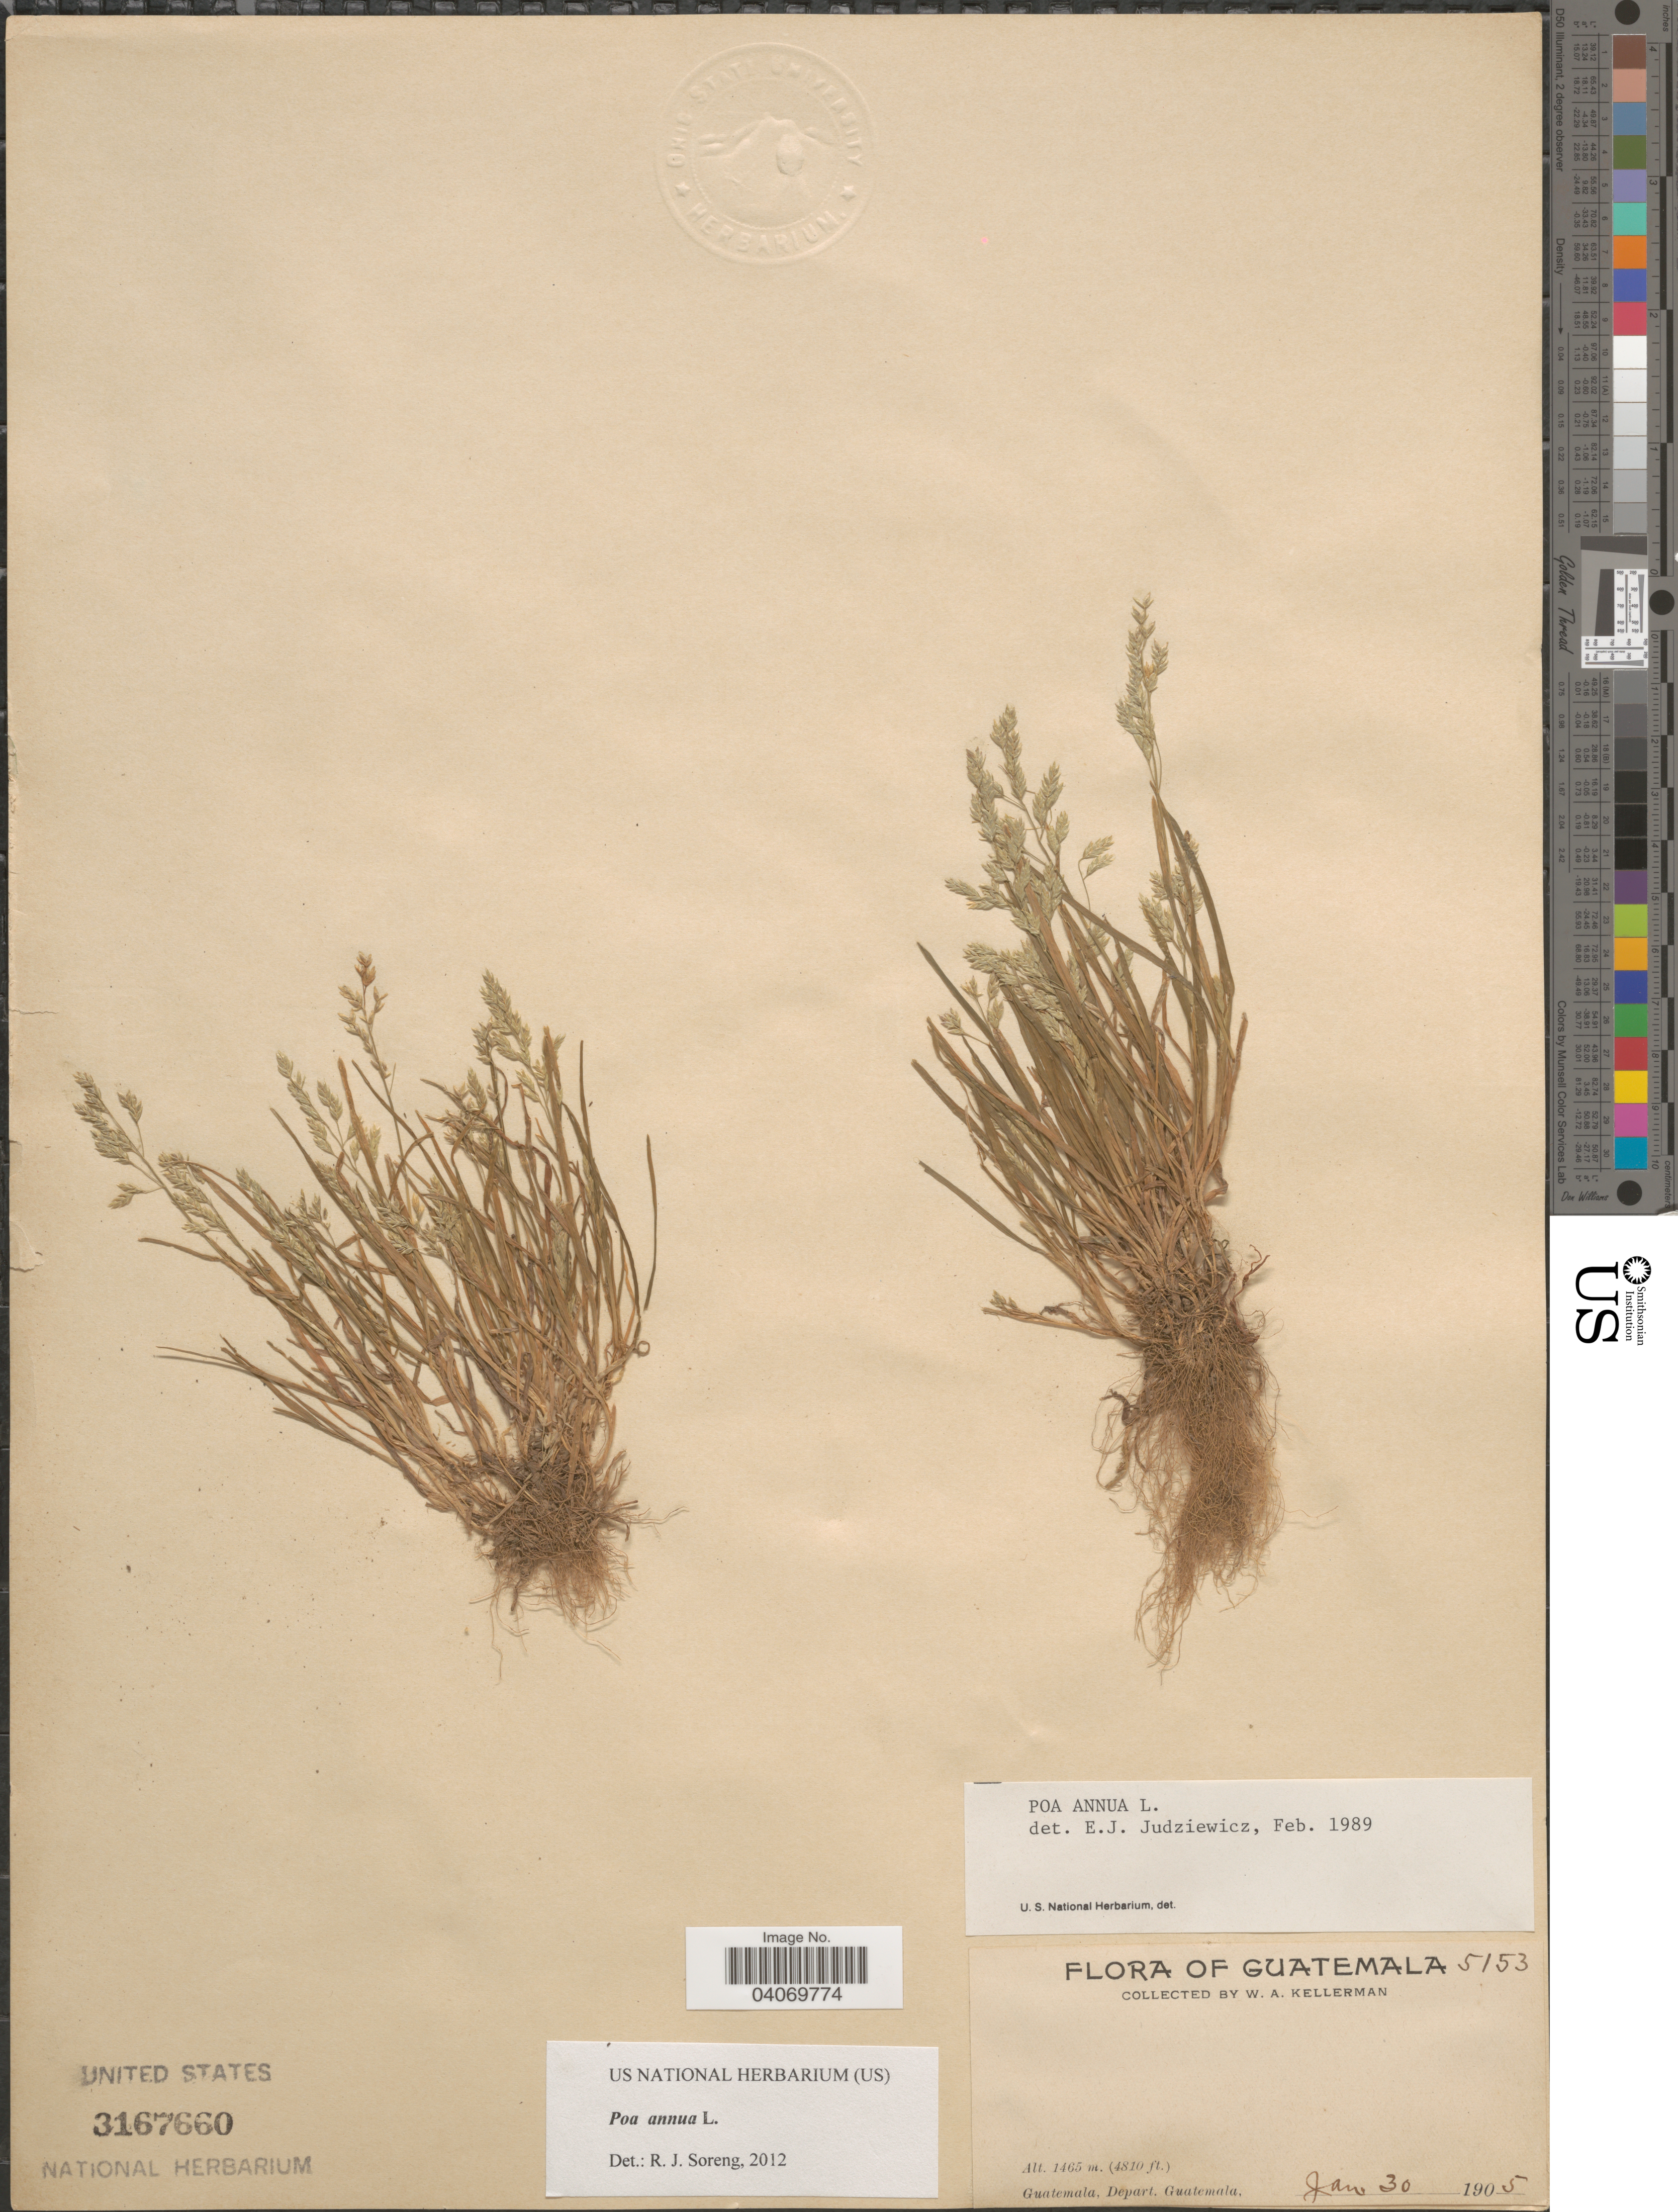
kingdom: Plantae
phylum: Tracheophyta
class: Liliopsida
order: Poales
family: Poaceae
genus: Poa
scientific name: Poa annua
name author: L.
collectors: W. Kellerman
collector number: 5153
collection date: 1905-01-30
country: Guatemala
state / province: Guatemala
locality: Depart. Guatemala.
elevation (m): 1465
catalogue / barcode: US 3167660